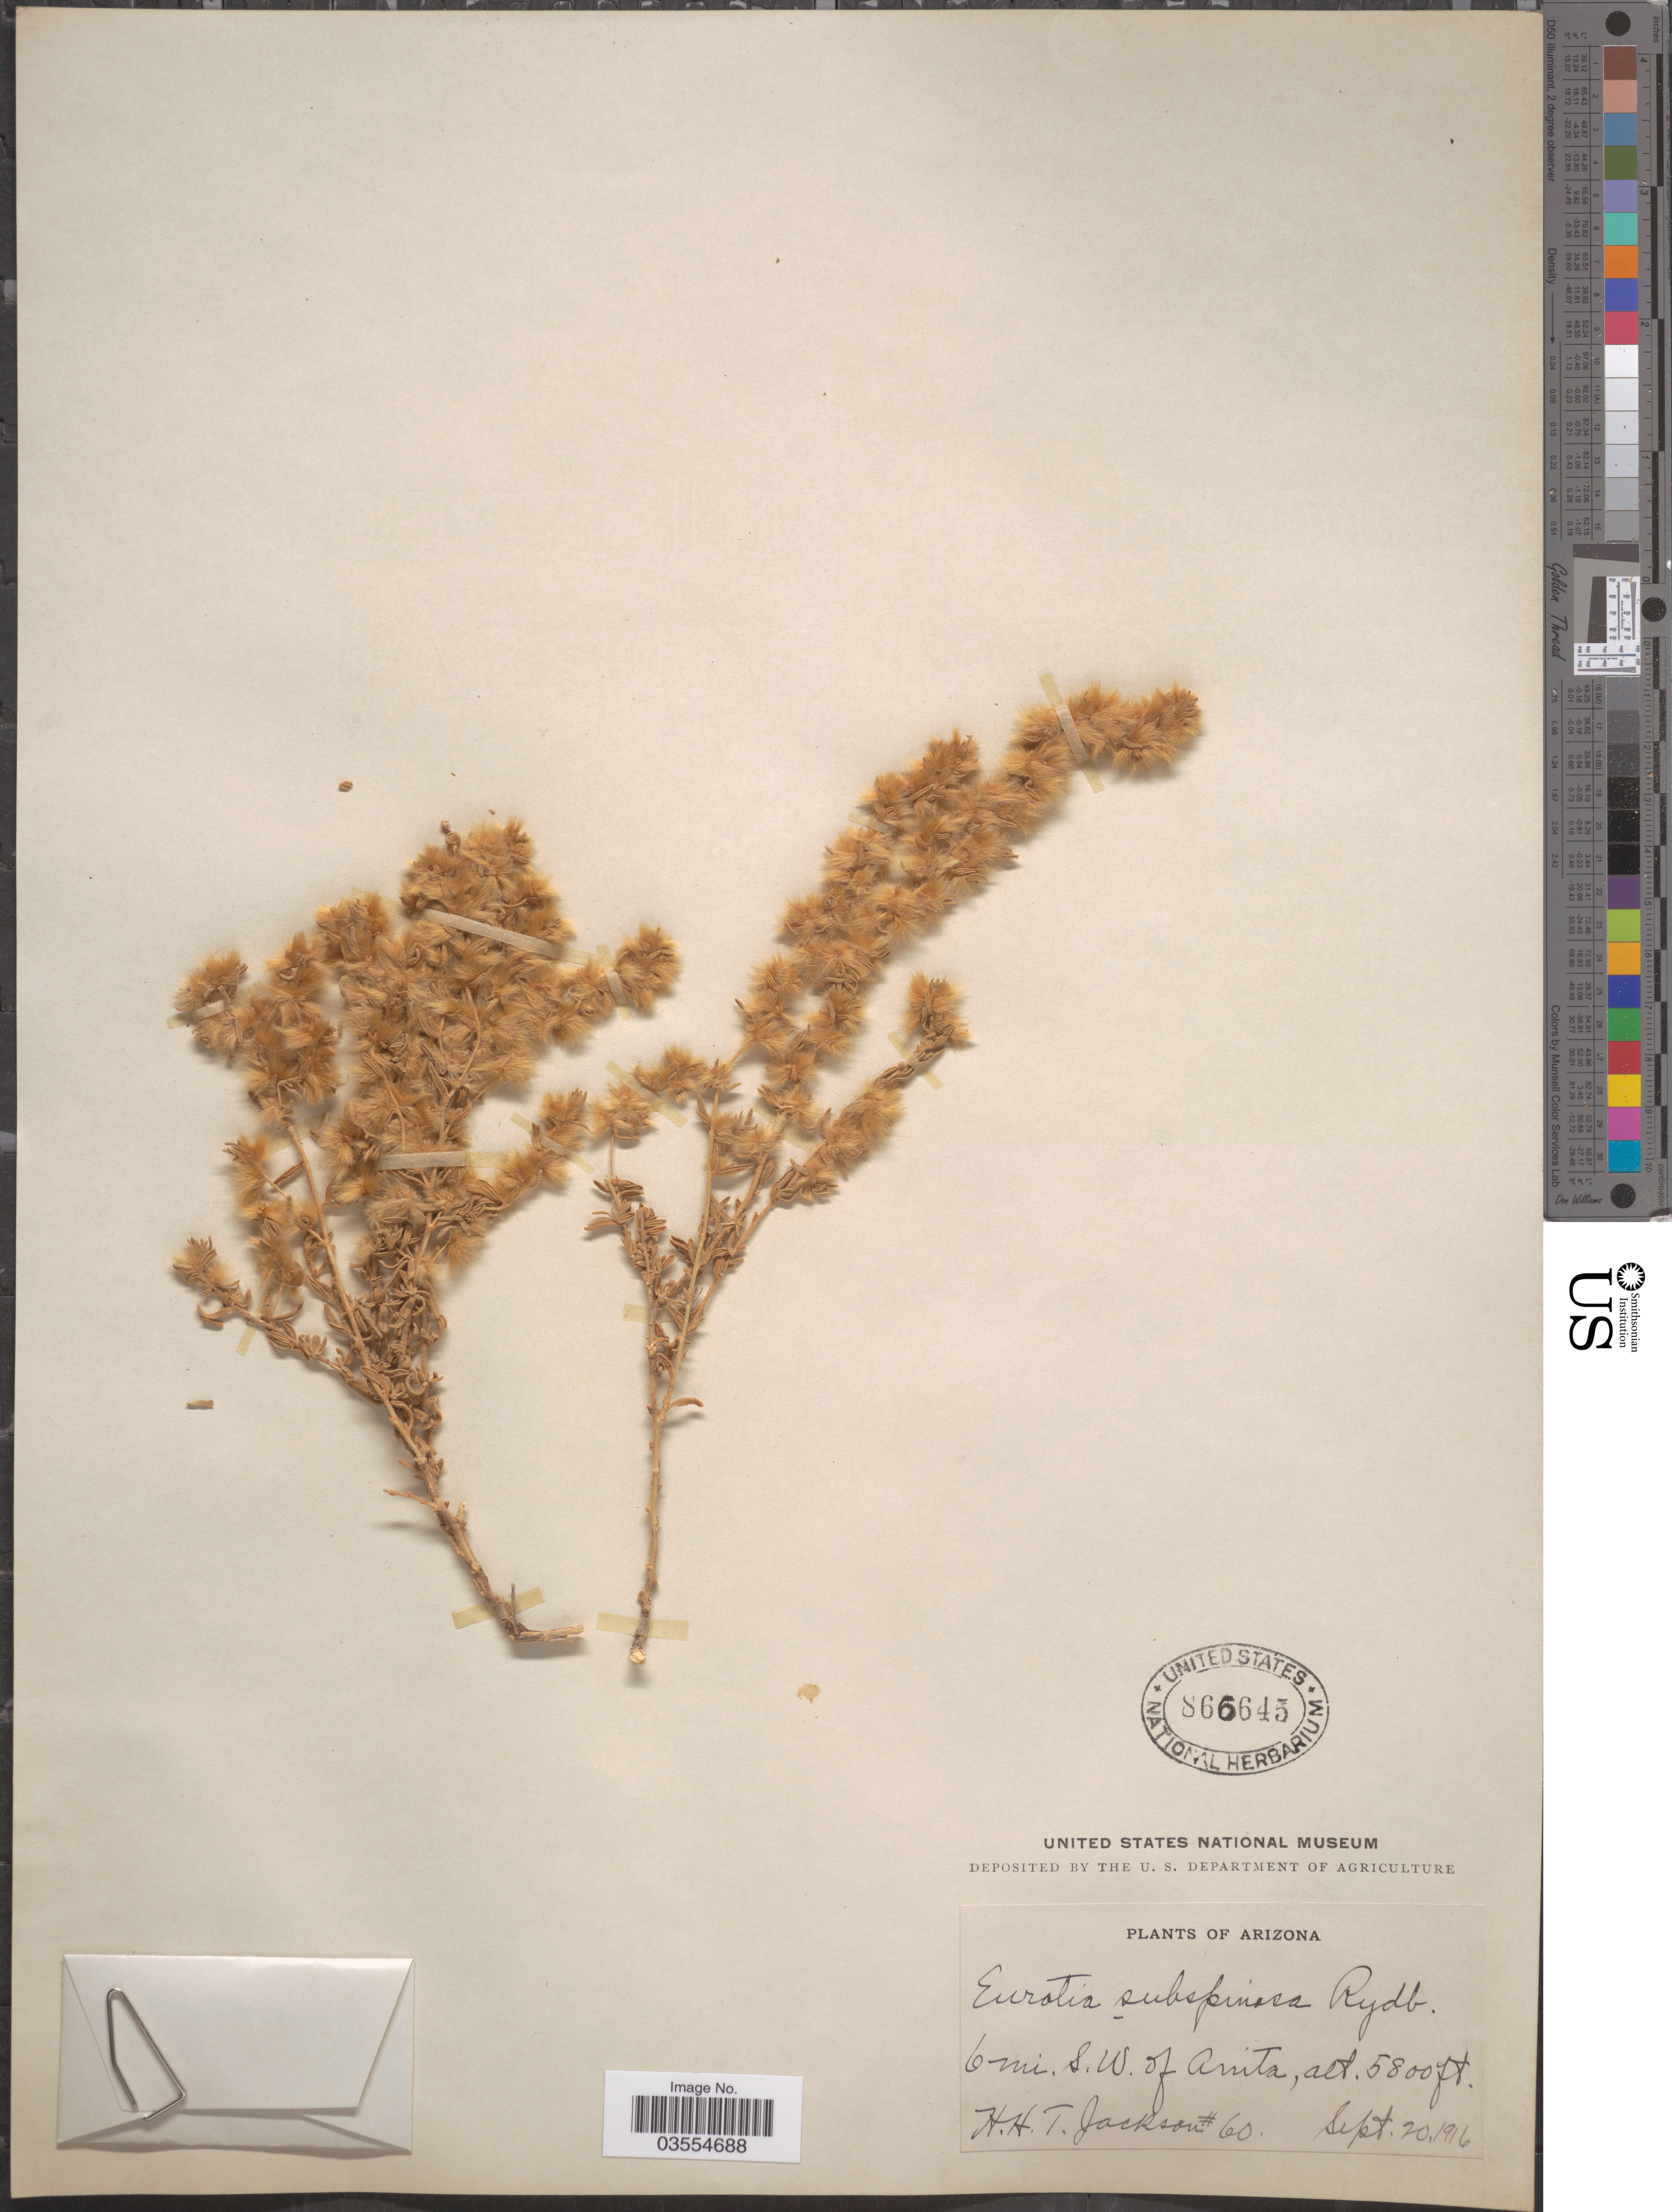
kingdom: Plantae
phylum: Tracheophyta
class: Magnoliopsida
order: Caryophyllales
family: Amaranthaceae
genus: Krascheninnikovia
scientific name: Krascheninnikovia lanata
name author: (Pursh) A. Meeuse & A.Smit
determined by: U.S. National Herbarium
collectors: H. Jackson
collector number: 60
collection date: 1916-09-20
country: United States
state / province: Arizona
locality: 6 mi. S.W. of Anita.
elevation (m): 1768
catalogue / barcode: US 866645